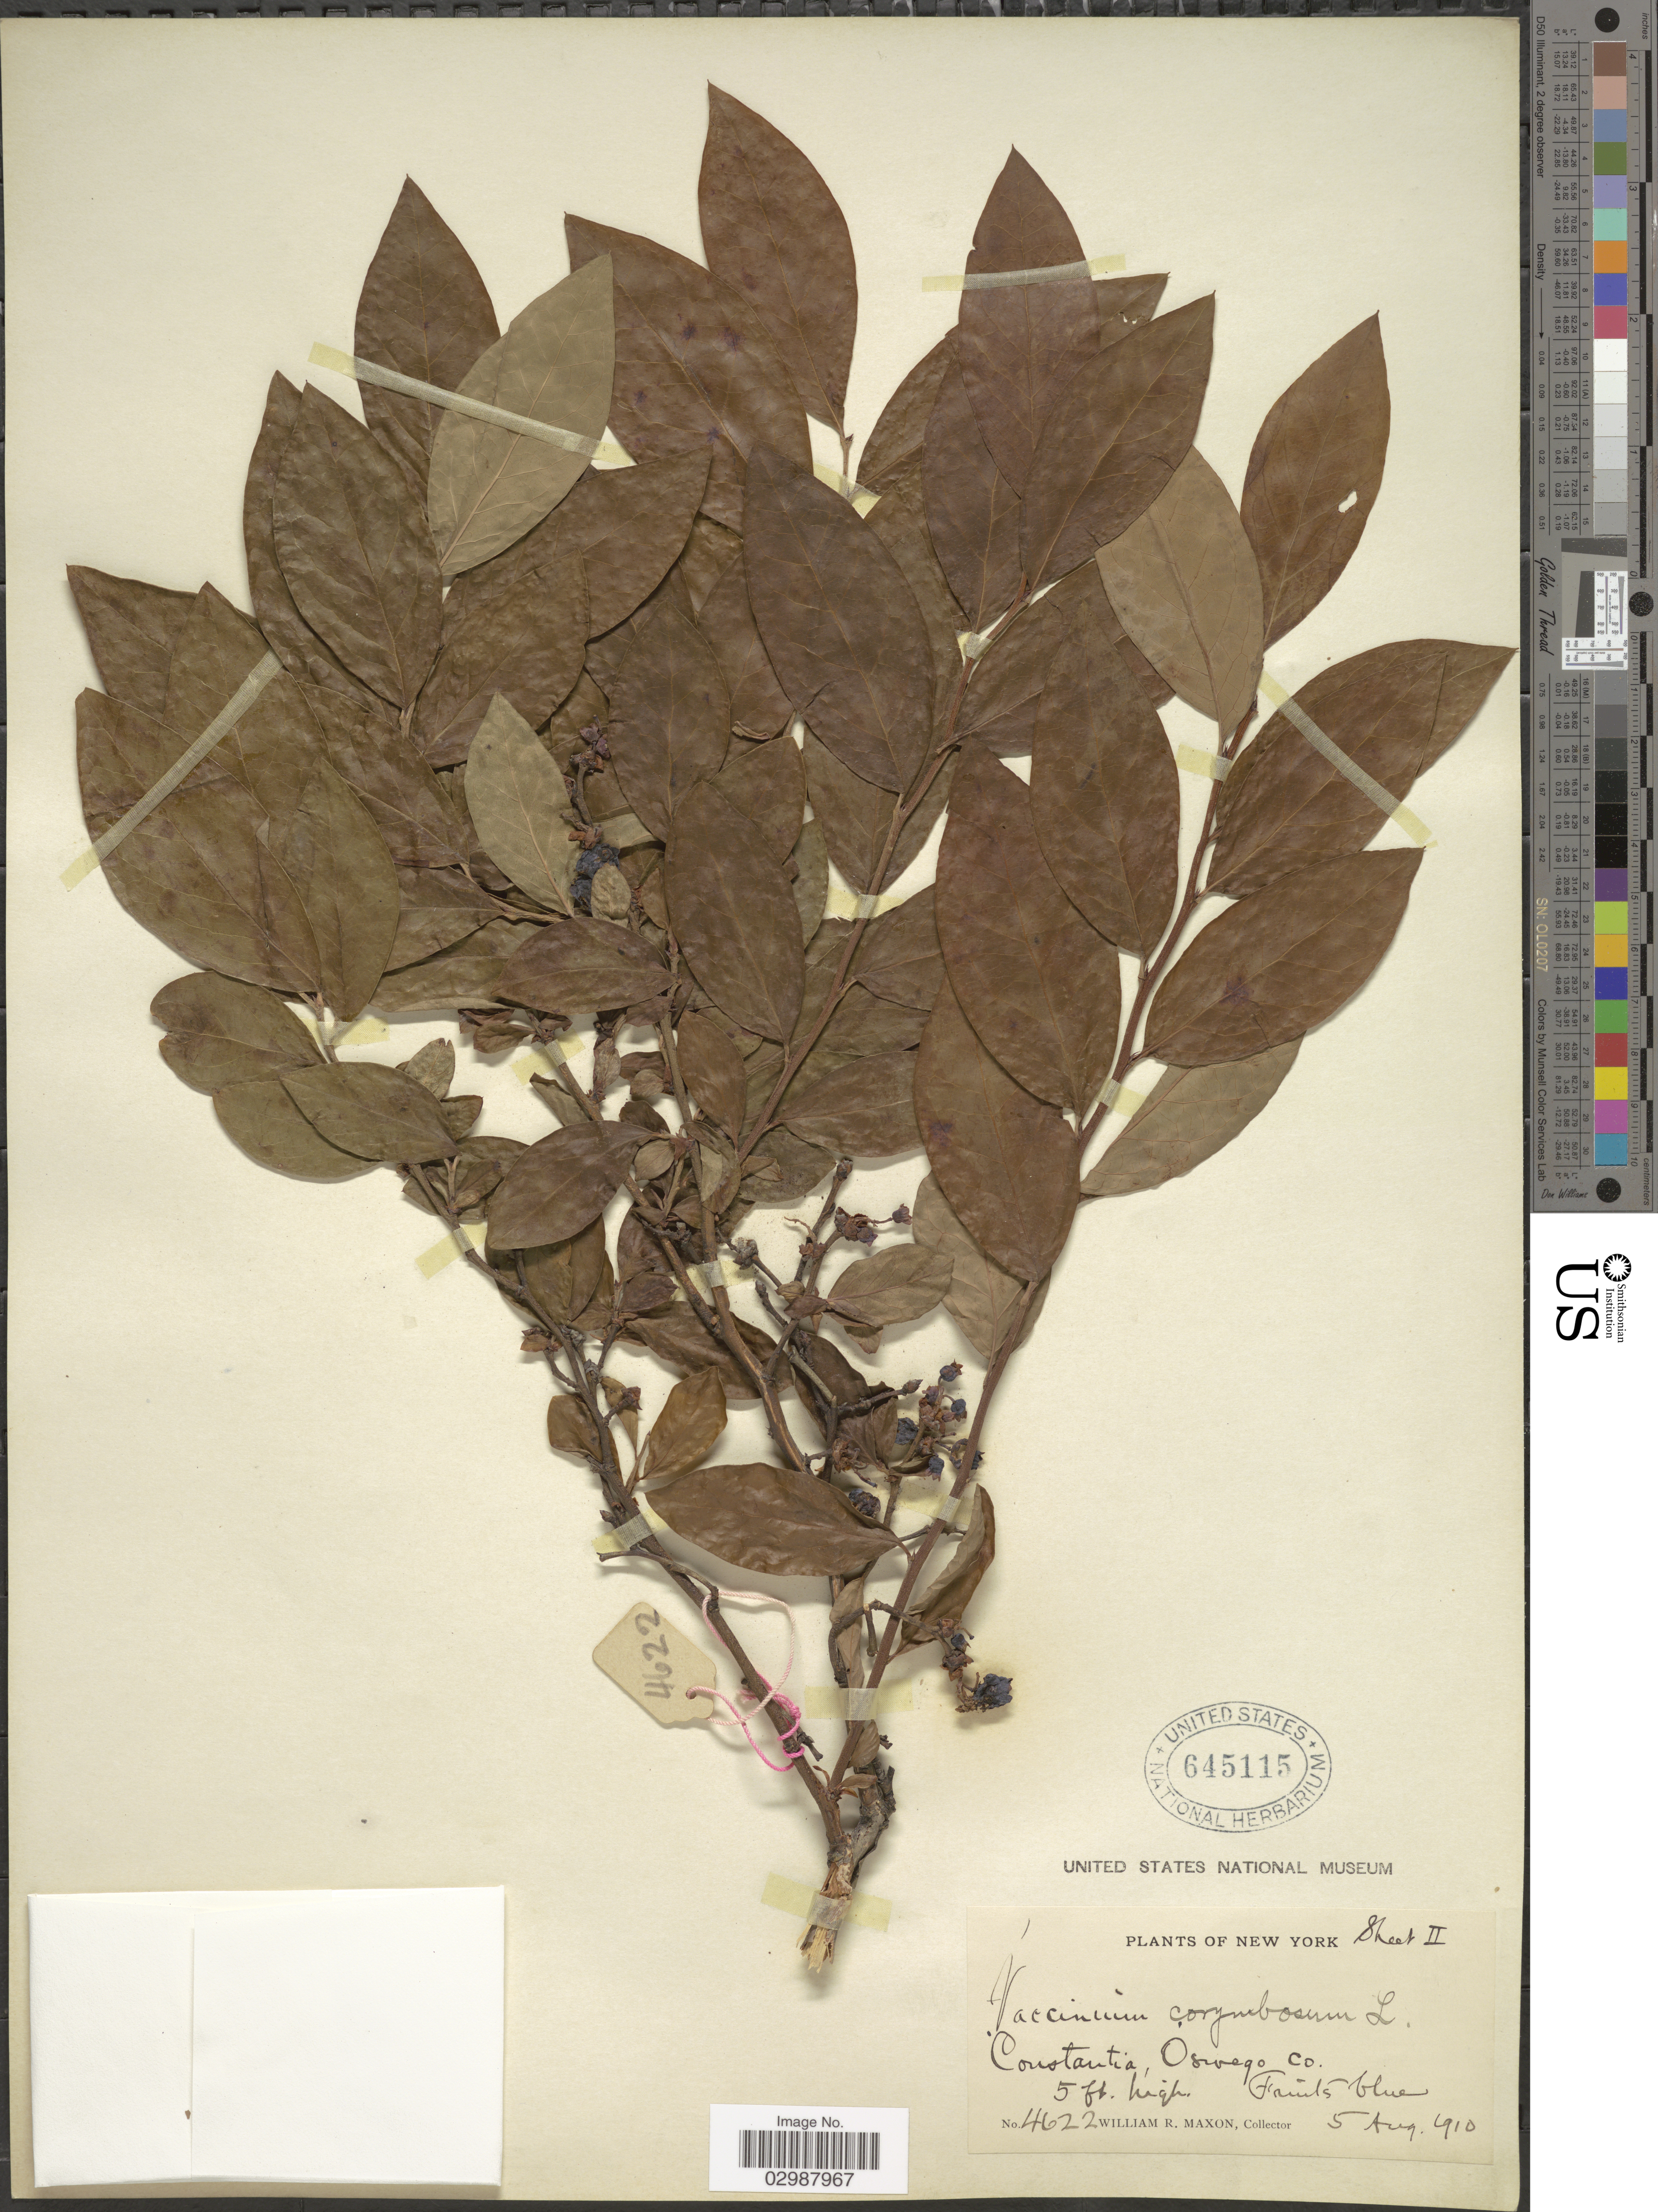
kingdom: Plantae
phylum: Tracheophyta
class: Magnoliopsida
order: Ericales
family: Ericaceae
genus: Vaccinium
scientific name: Vaccinium corymbosum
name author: L.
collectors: W. R. Maxon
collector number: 4622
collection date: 1910-08-05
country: United States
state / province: New York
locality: Constantia, Oswego Co.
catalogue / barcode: US 645115